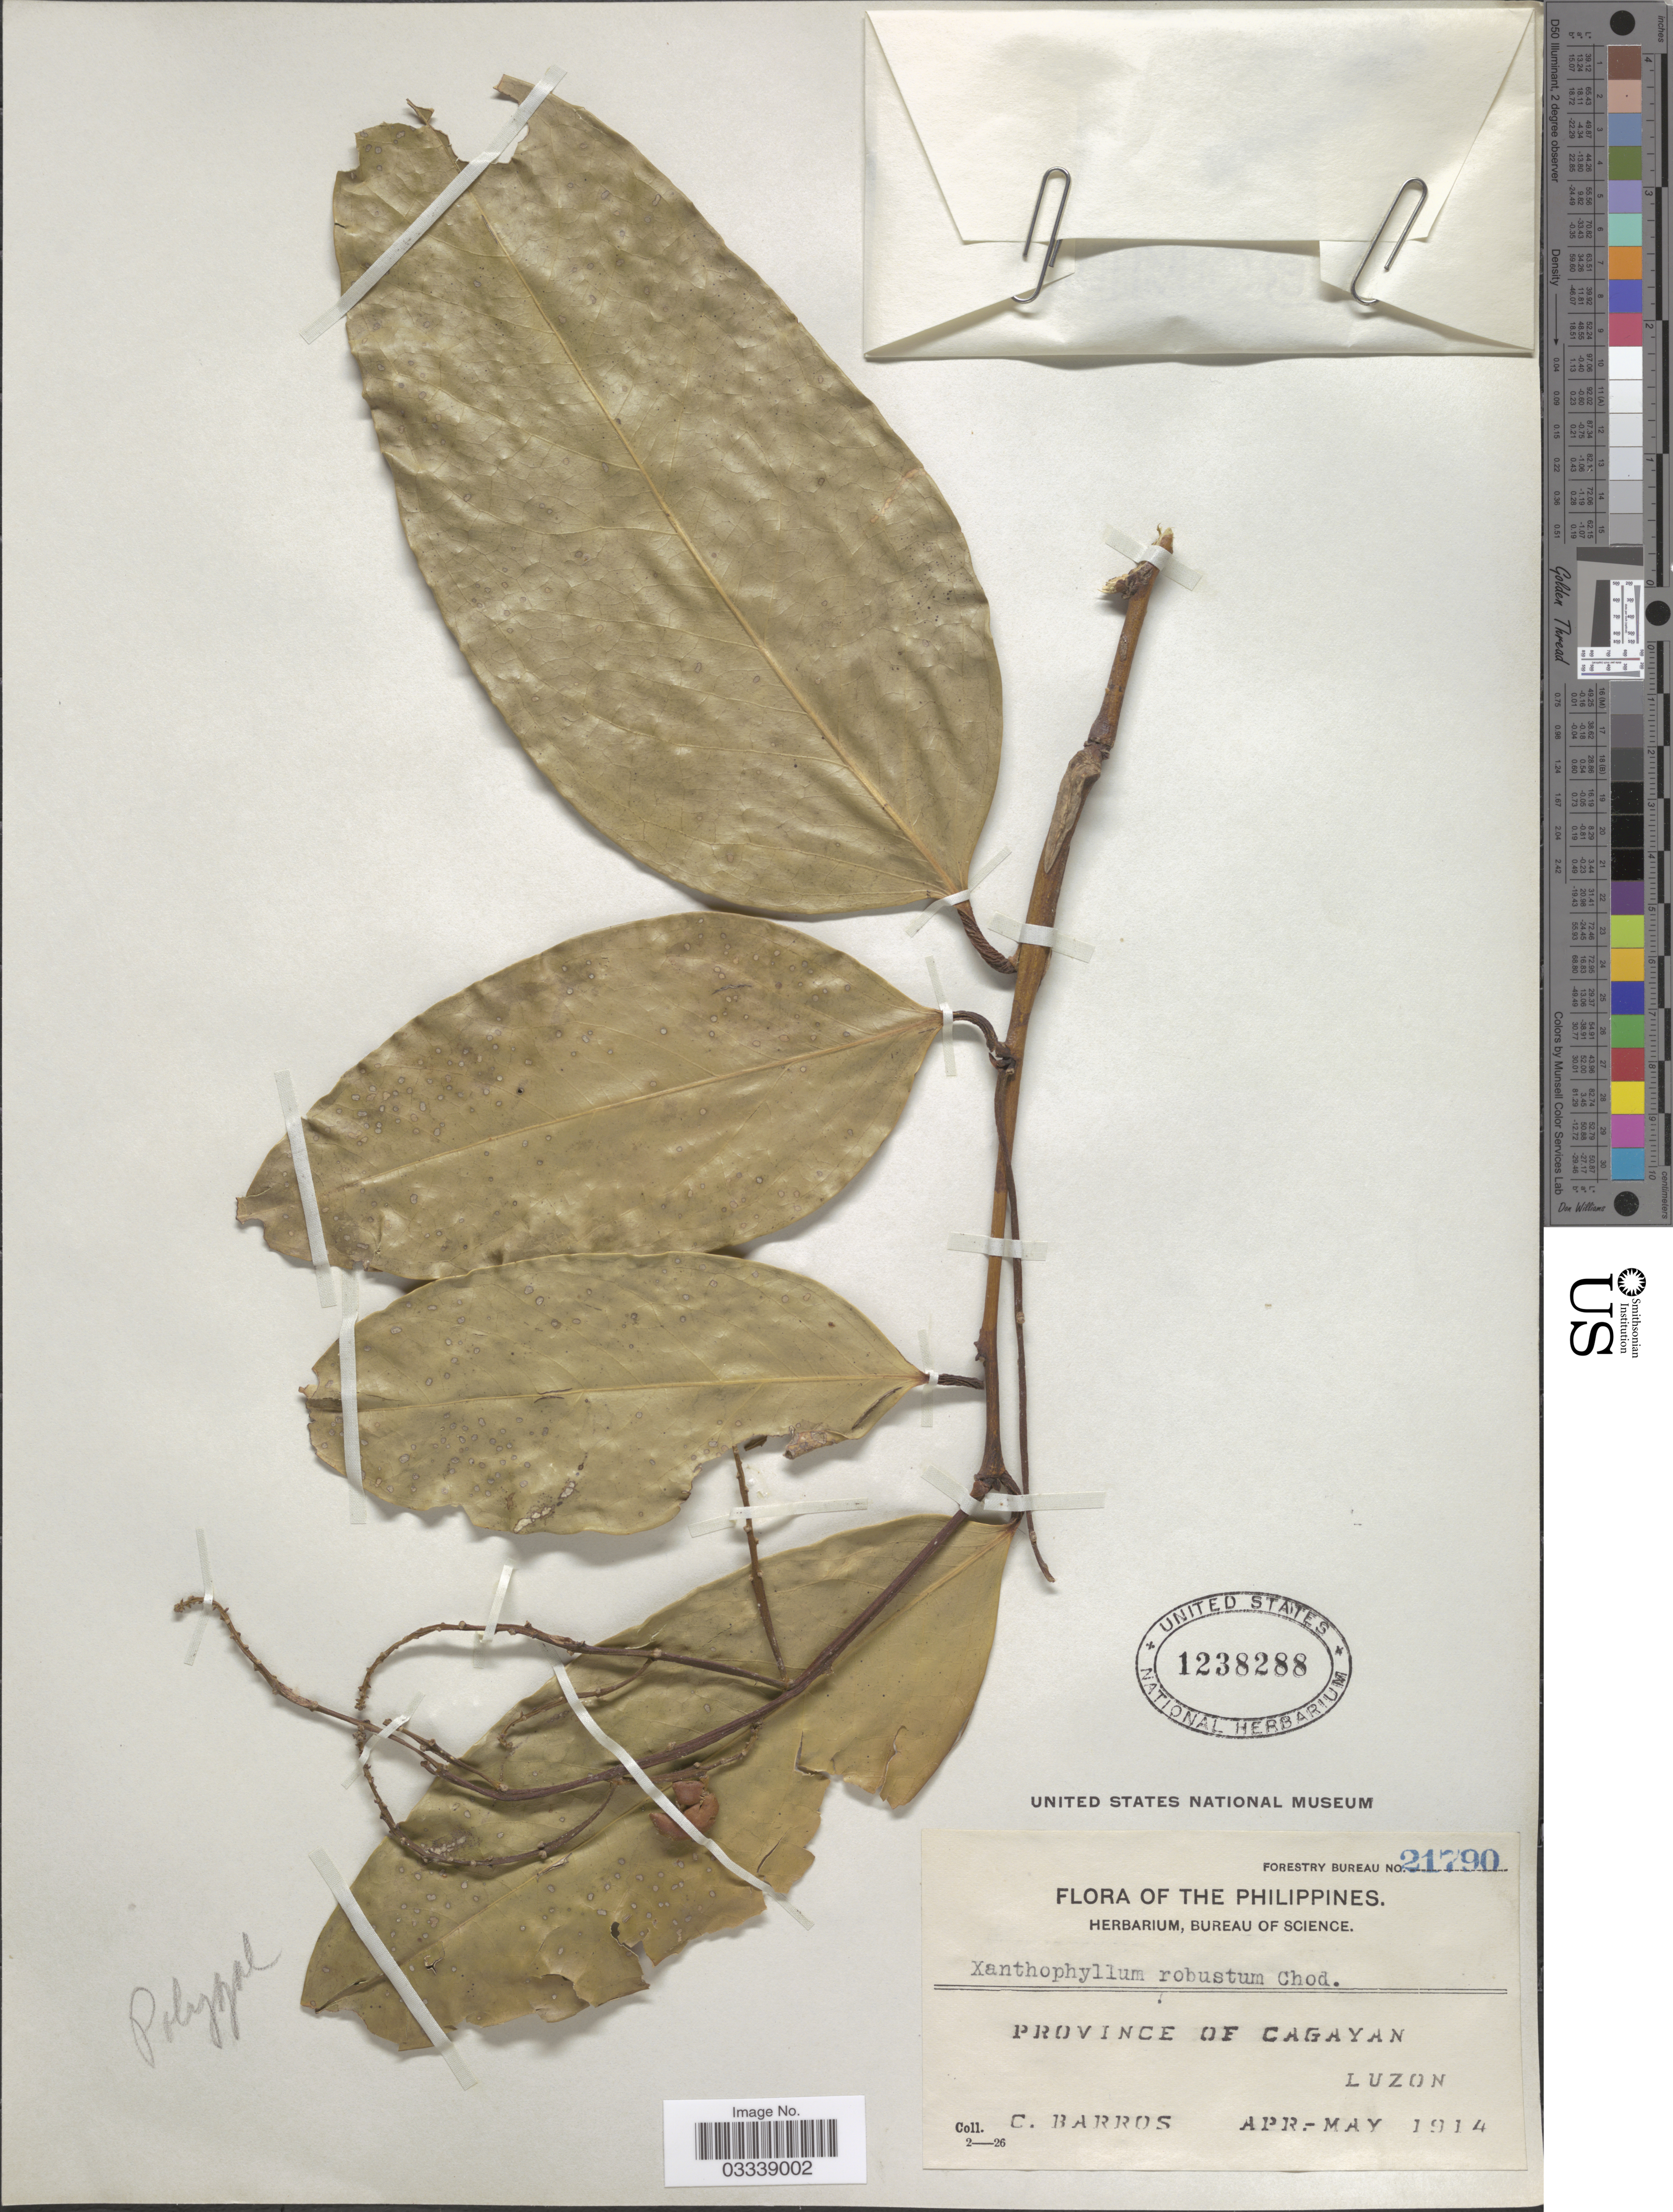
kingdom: Plantae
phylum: Tracheophyta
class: Magnoliopsida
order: Fabales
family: Polygalaceae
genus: Xanthophyllum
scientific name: Xanthophyllum vitellinum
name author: (Blume) D. Dietr.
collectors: C. Barros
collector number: Forestry Bureau 21790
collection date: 1914-04/1914-05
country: Philippines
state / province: Cagayan Valley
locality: Province of Cagayan, Luzon.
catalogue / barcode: US 1238288